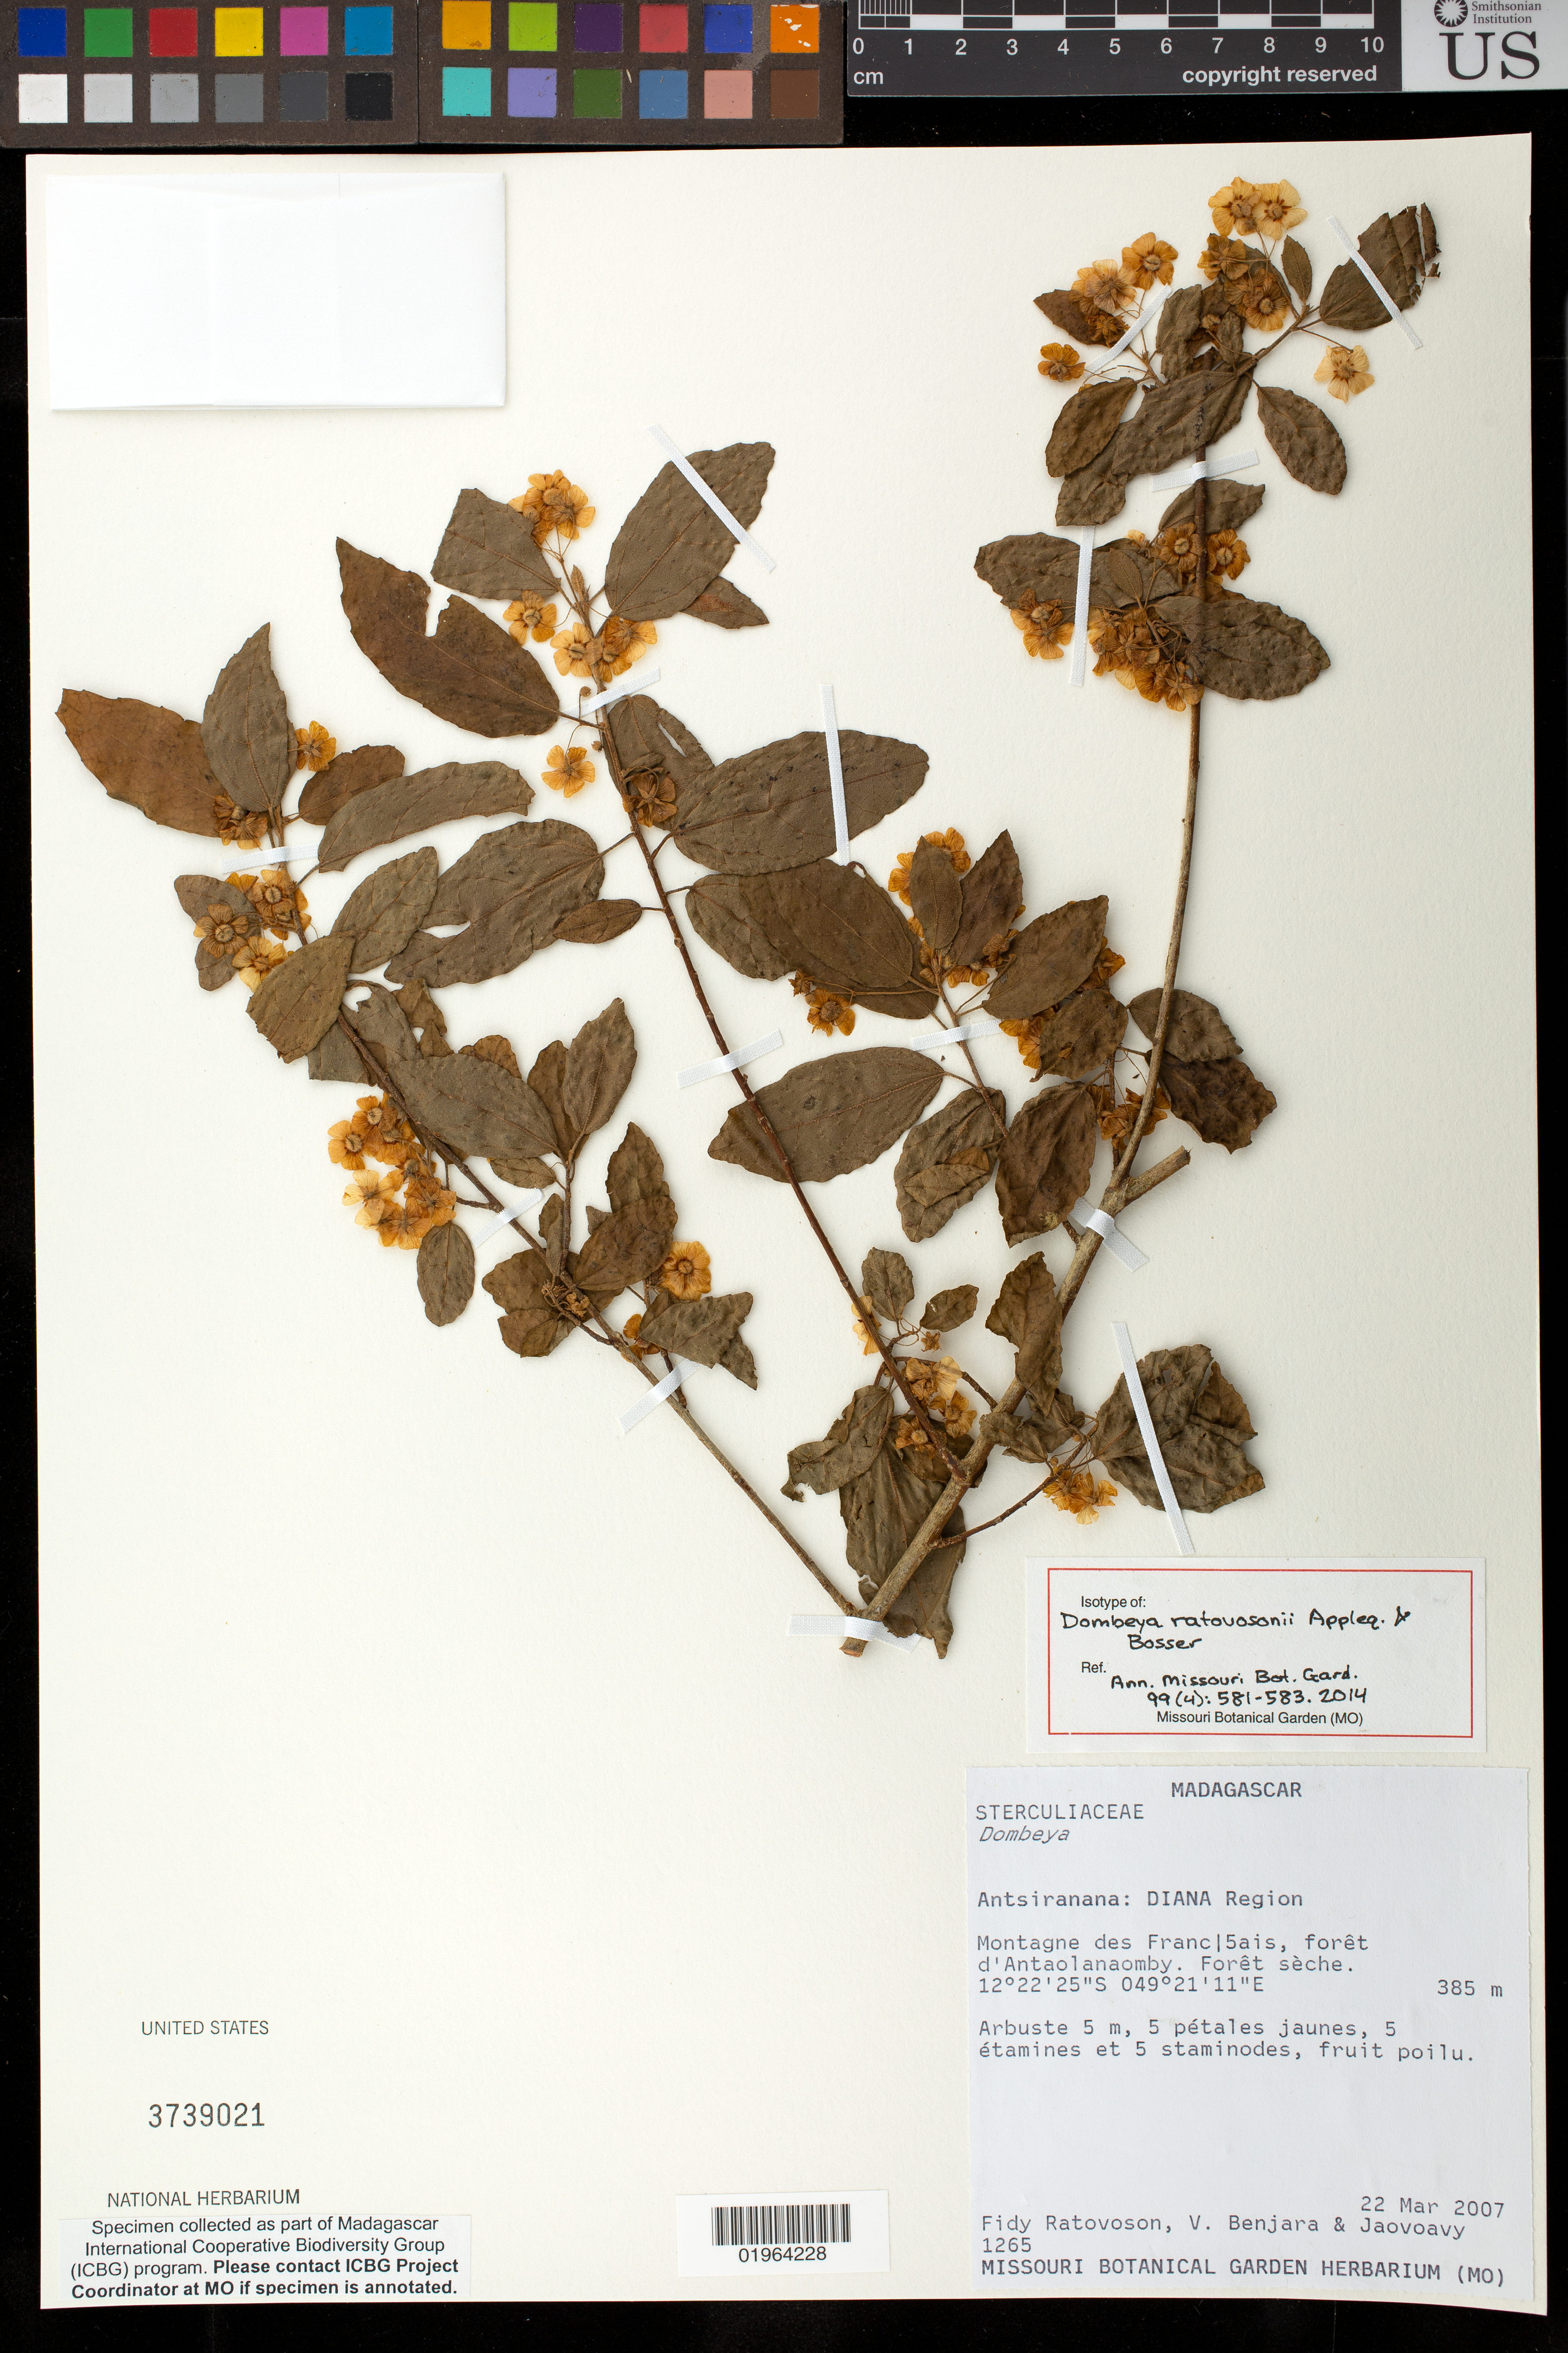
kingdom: Plantae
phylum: Tracheophyta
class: Magnoliopsida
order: Malvales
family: Malvaceae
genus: Dombeya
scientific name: Dombeya ratovosonii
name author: Appleq. & Bosser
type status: Isotype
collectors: F. Ratovoson, V. Benjara & Jaovoavy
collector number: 1265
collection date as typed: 22 Mar 2007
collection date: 2007-03-22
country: Madagascar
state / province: Diana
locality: Diana Region. Foret d'Antaolanaomby.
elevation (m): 385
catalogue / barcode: US 3739021